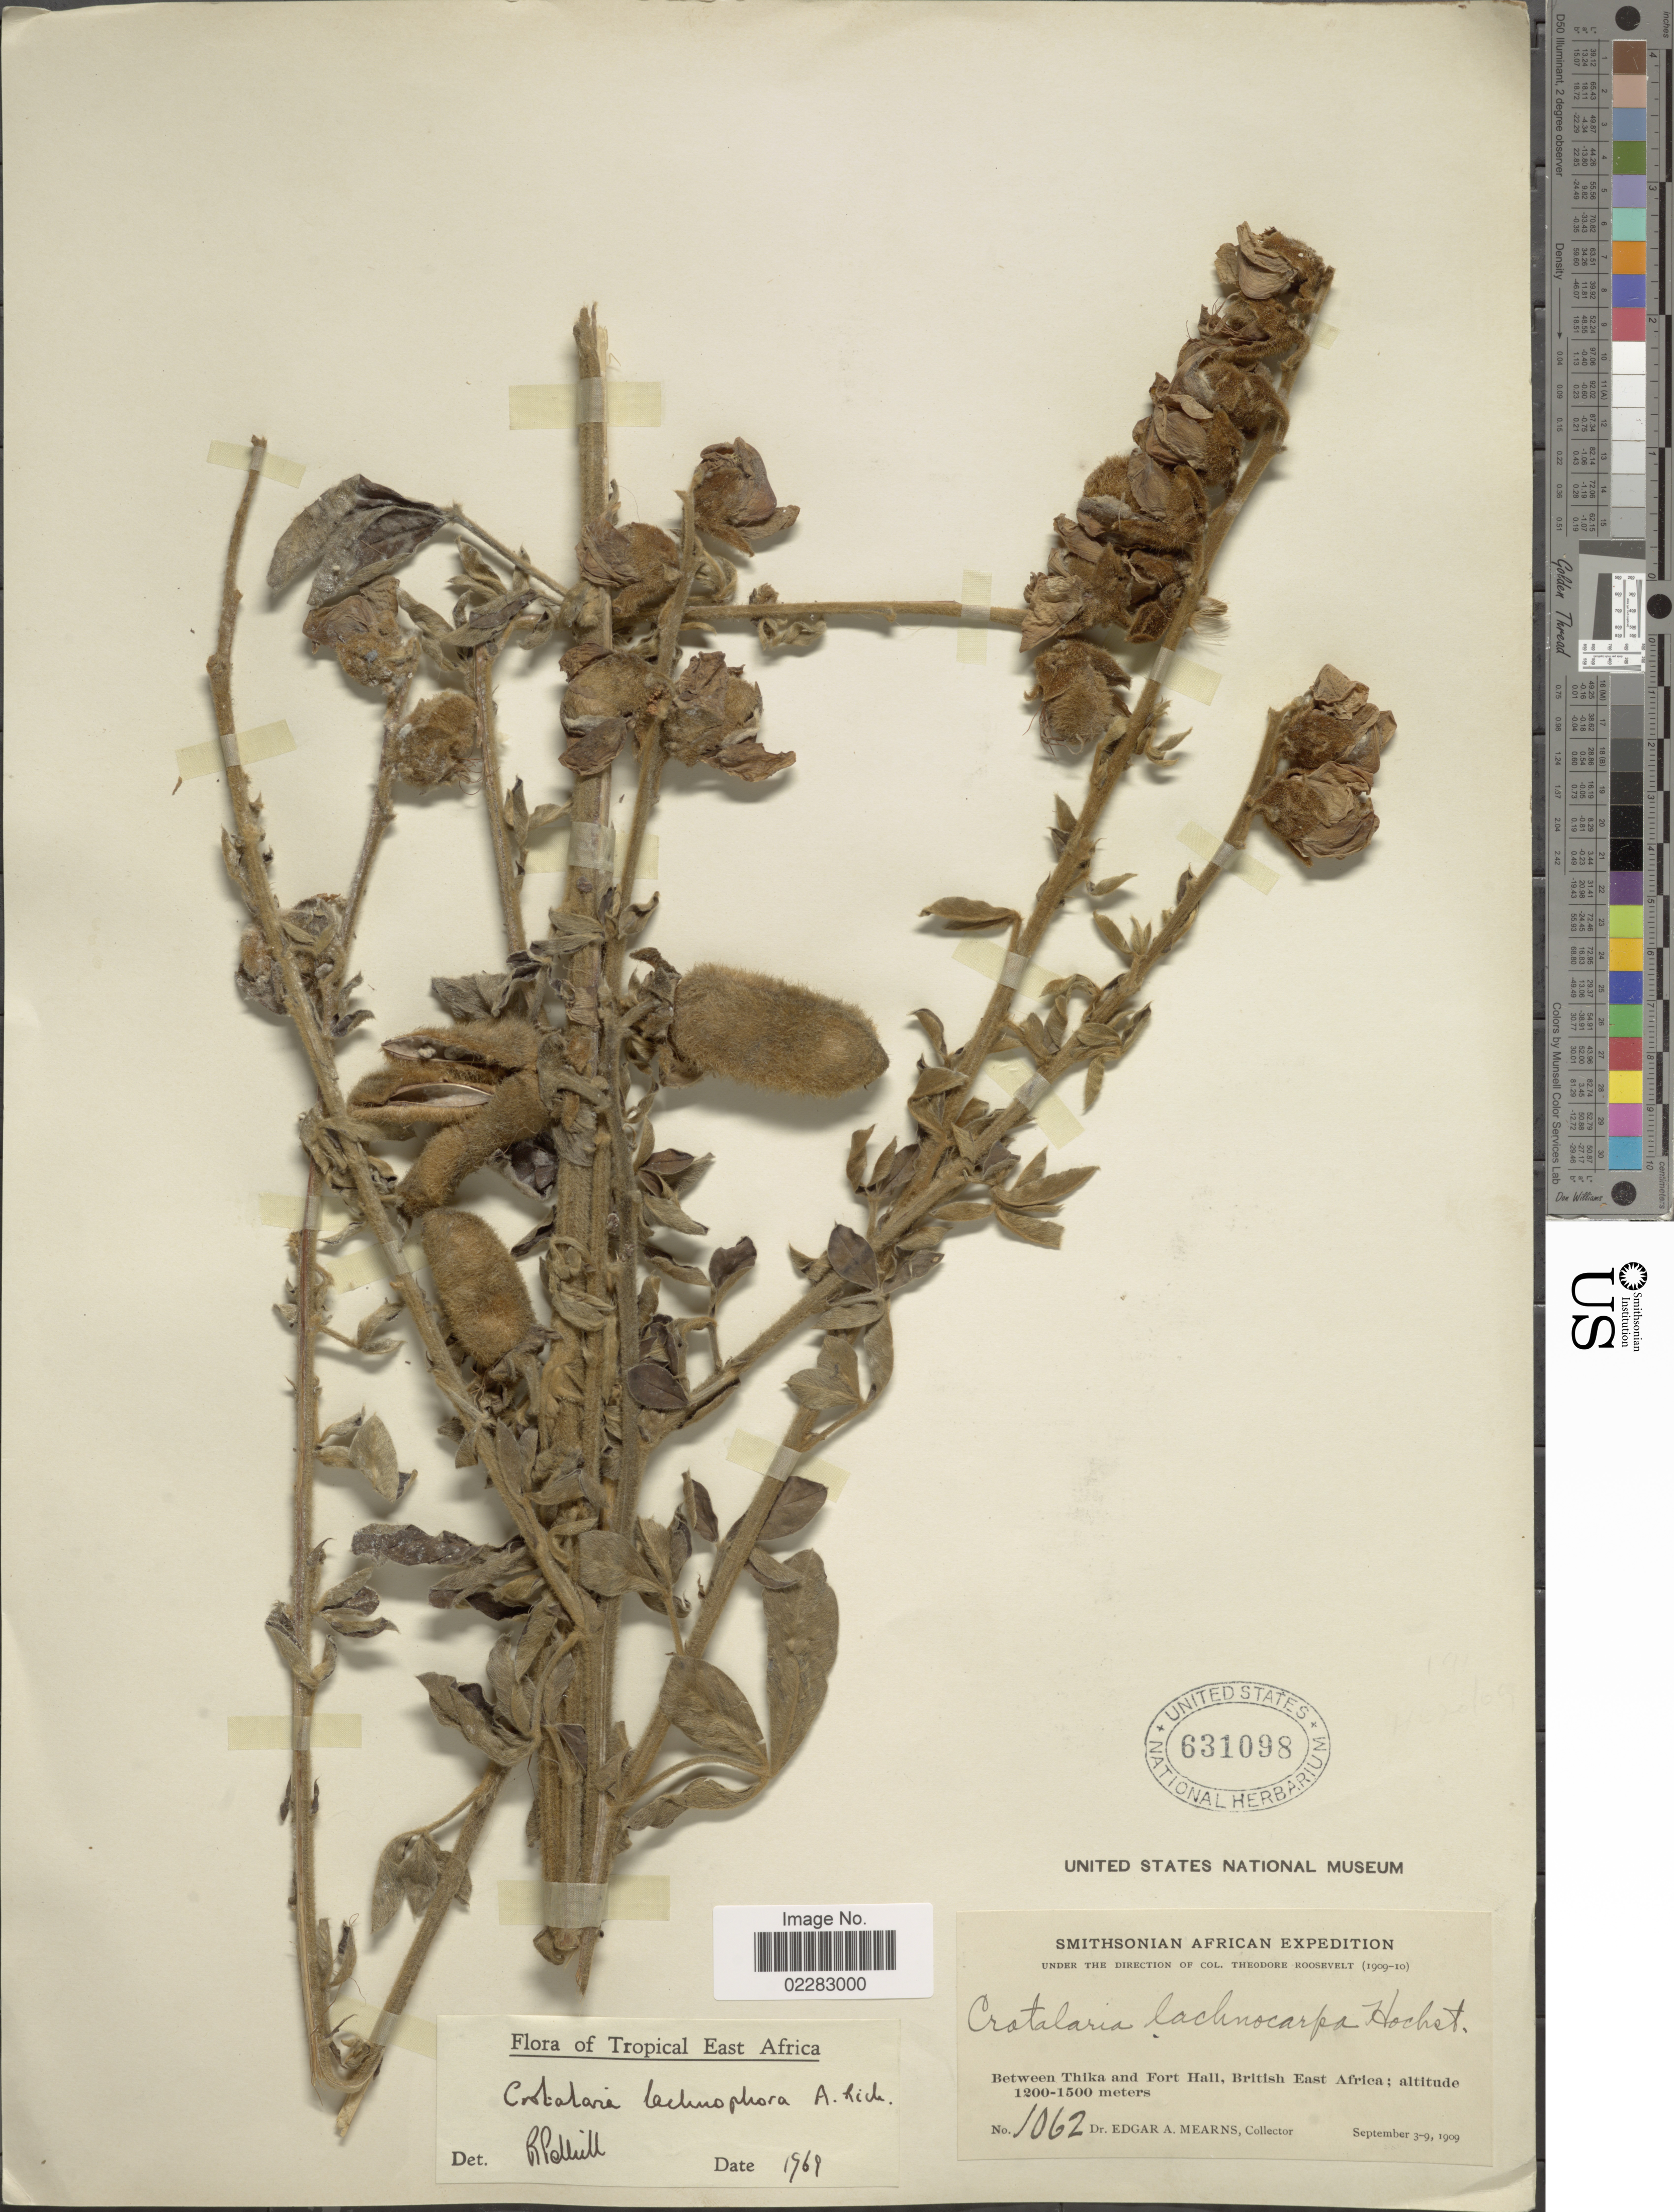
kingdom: Plantae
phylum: Tracheophyta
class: Magnoliopsida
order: Fabales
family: Fabaceae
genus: Crotalaria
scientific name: Crotalaria lachnophora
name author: A. Rich.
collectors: E. A. Mearns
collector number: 1062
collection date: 1909-09-03/1909-09-09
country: Kenya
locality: Between Thika and Fort Hall, British East Africa.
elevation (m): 1200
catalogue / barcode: US 631098